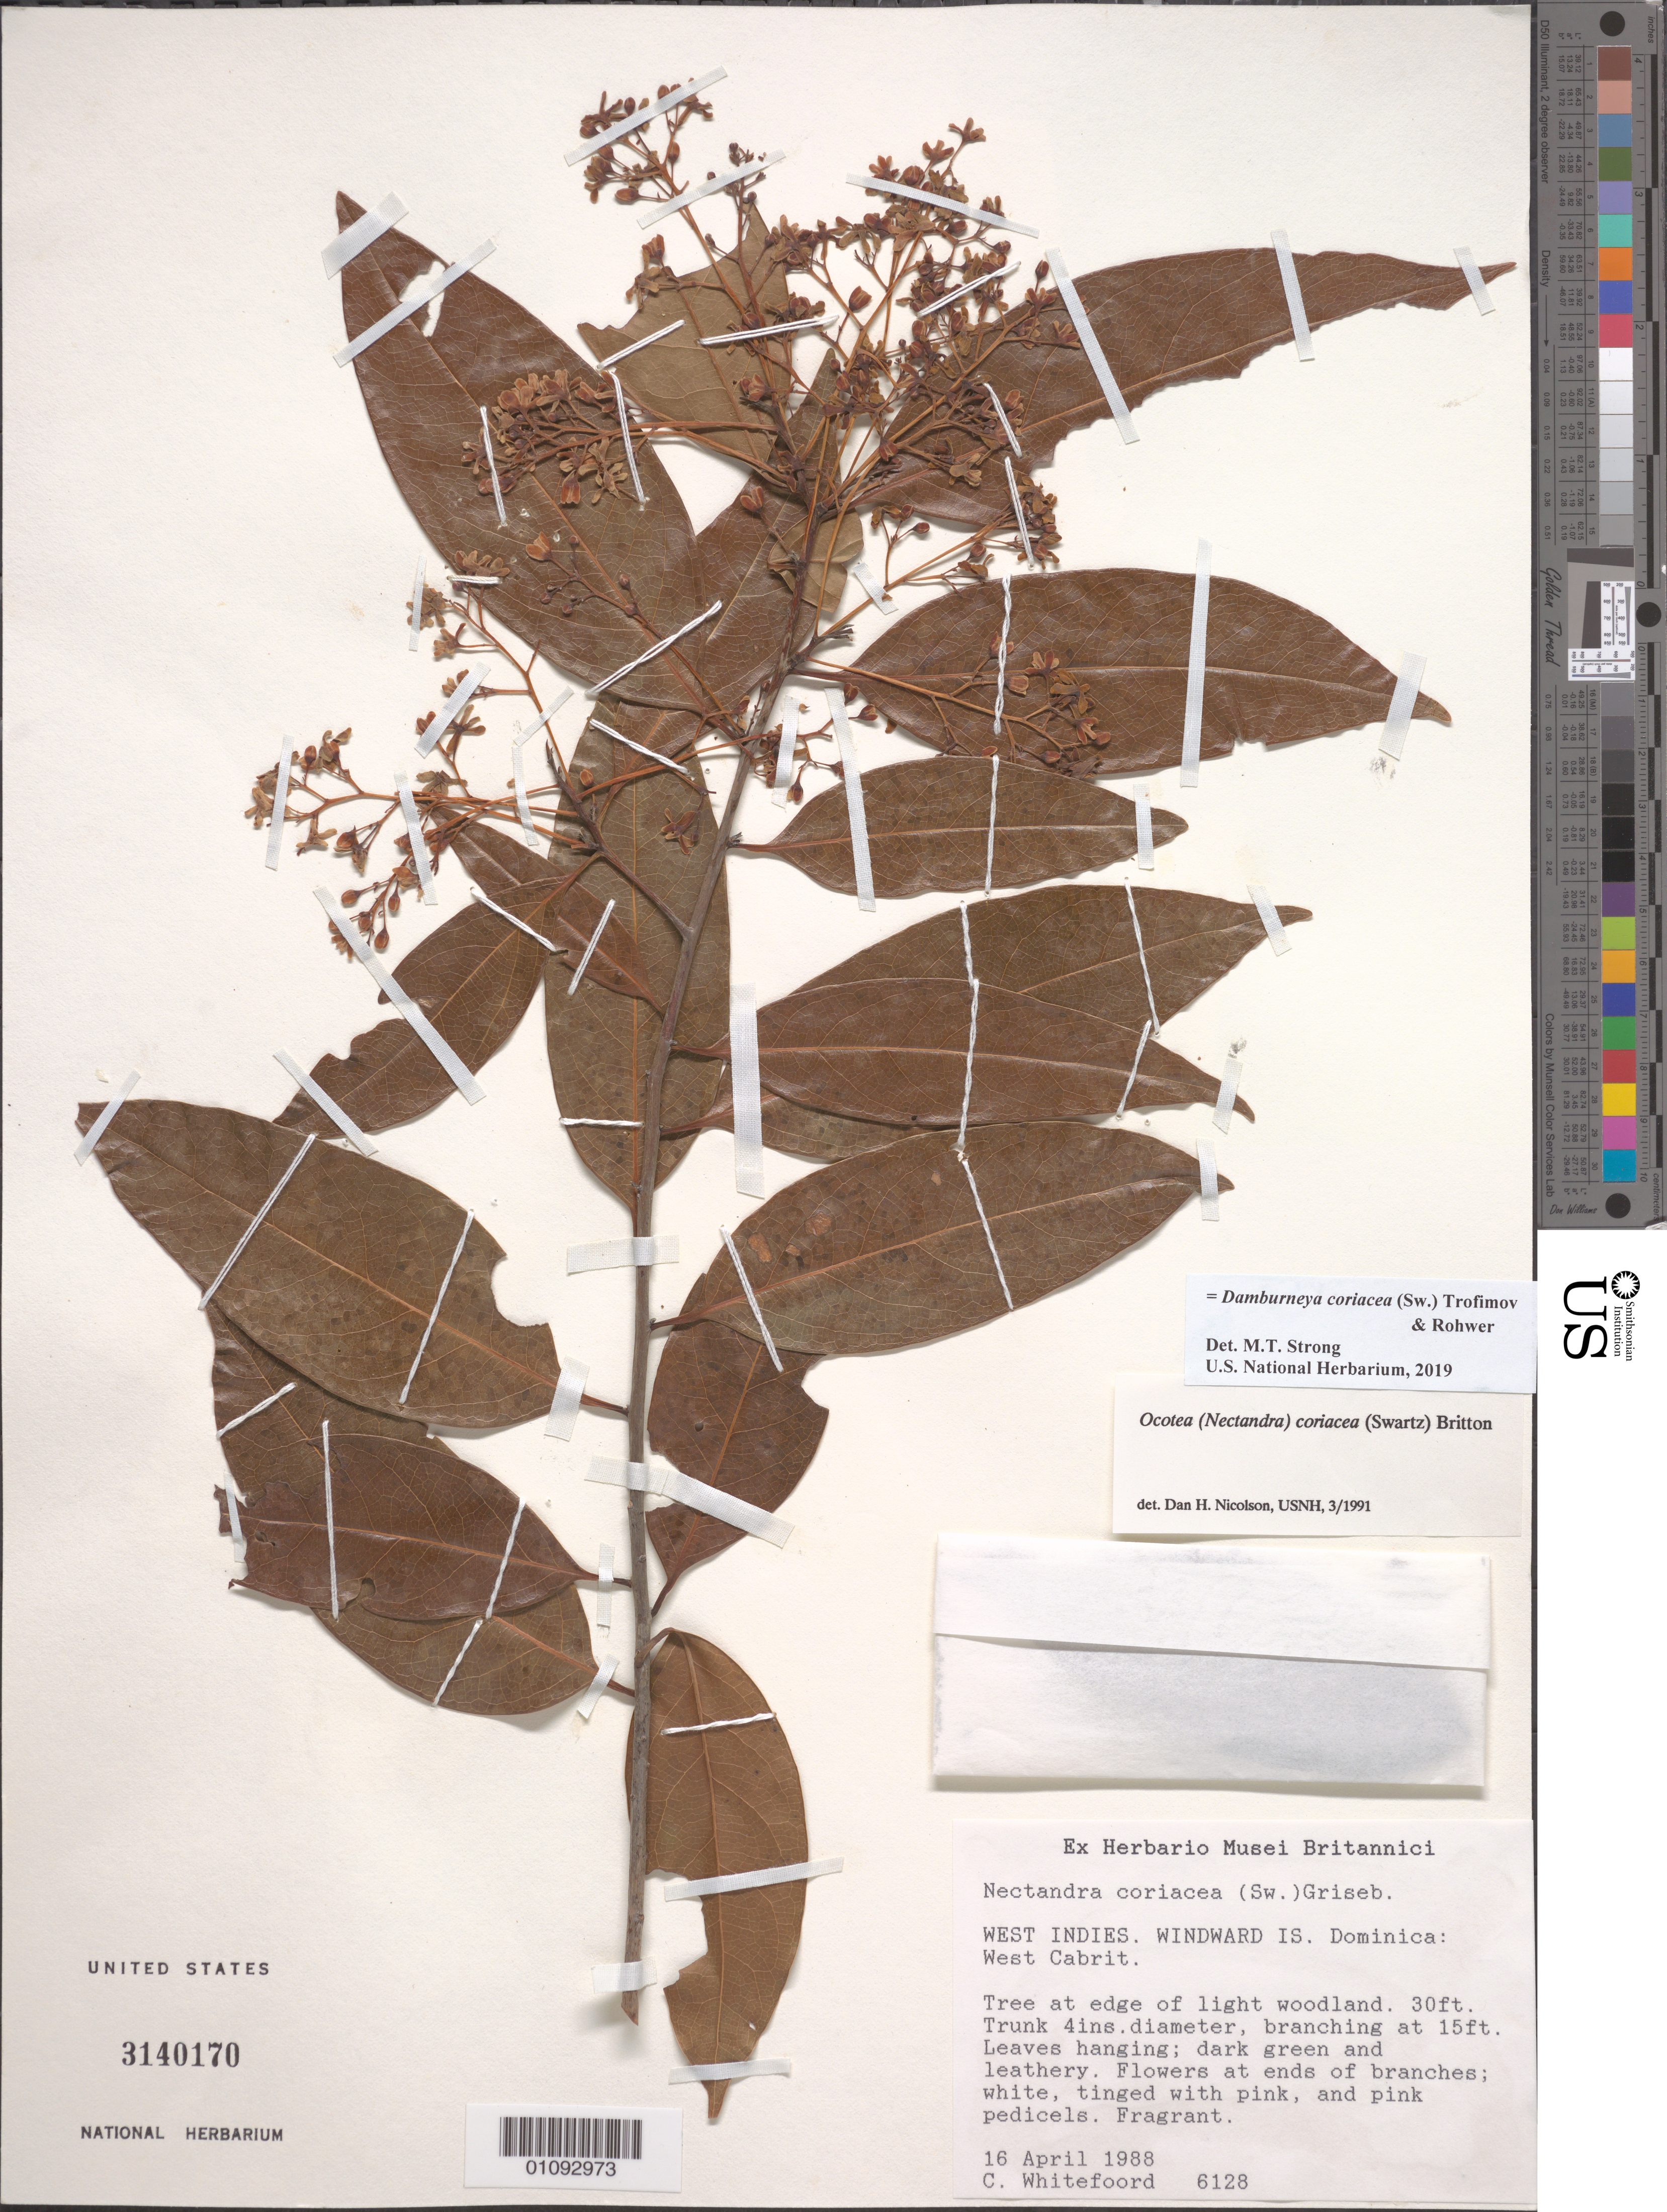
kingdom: Plantae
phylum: Tracheophyta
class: Magnoliopsida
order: Laurales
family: Lauraceae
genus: Damburneya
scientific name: Damburneya coriacea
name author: (Sw.) Trofimov & Rohwer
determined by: Strong, M. T., (US), Smithsonian Institution - National Museum of Natural History (UNITED STATES)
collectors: C. Whitefoord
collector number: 6128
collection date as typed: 16 Apr 1988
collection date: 1988-04-16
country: Dominica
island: Dominica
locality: West Cabrit.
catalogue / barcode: US 3140170